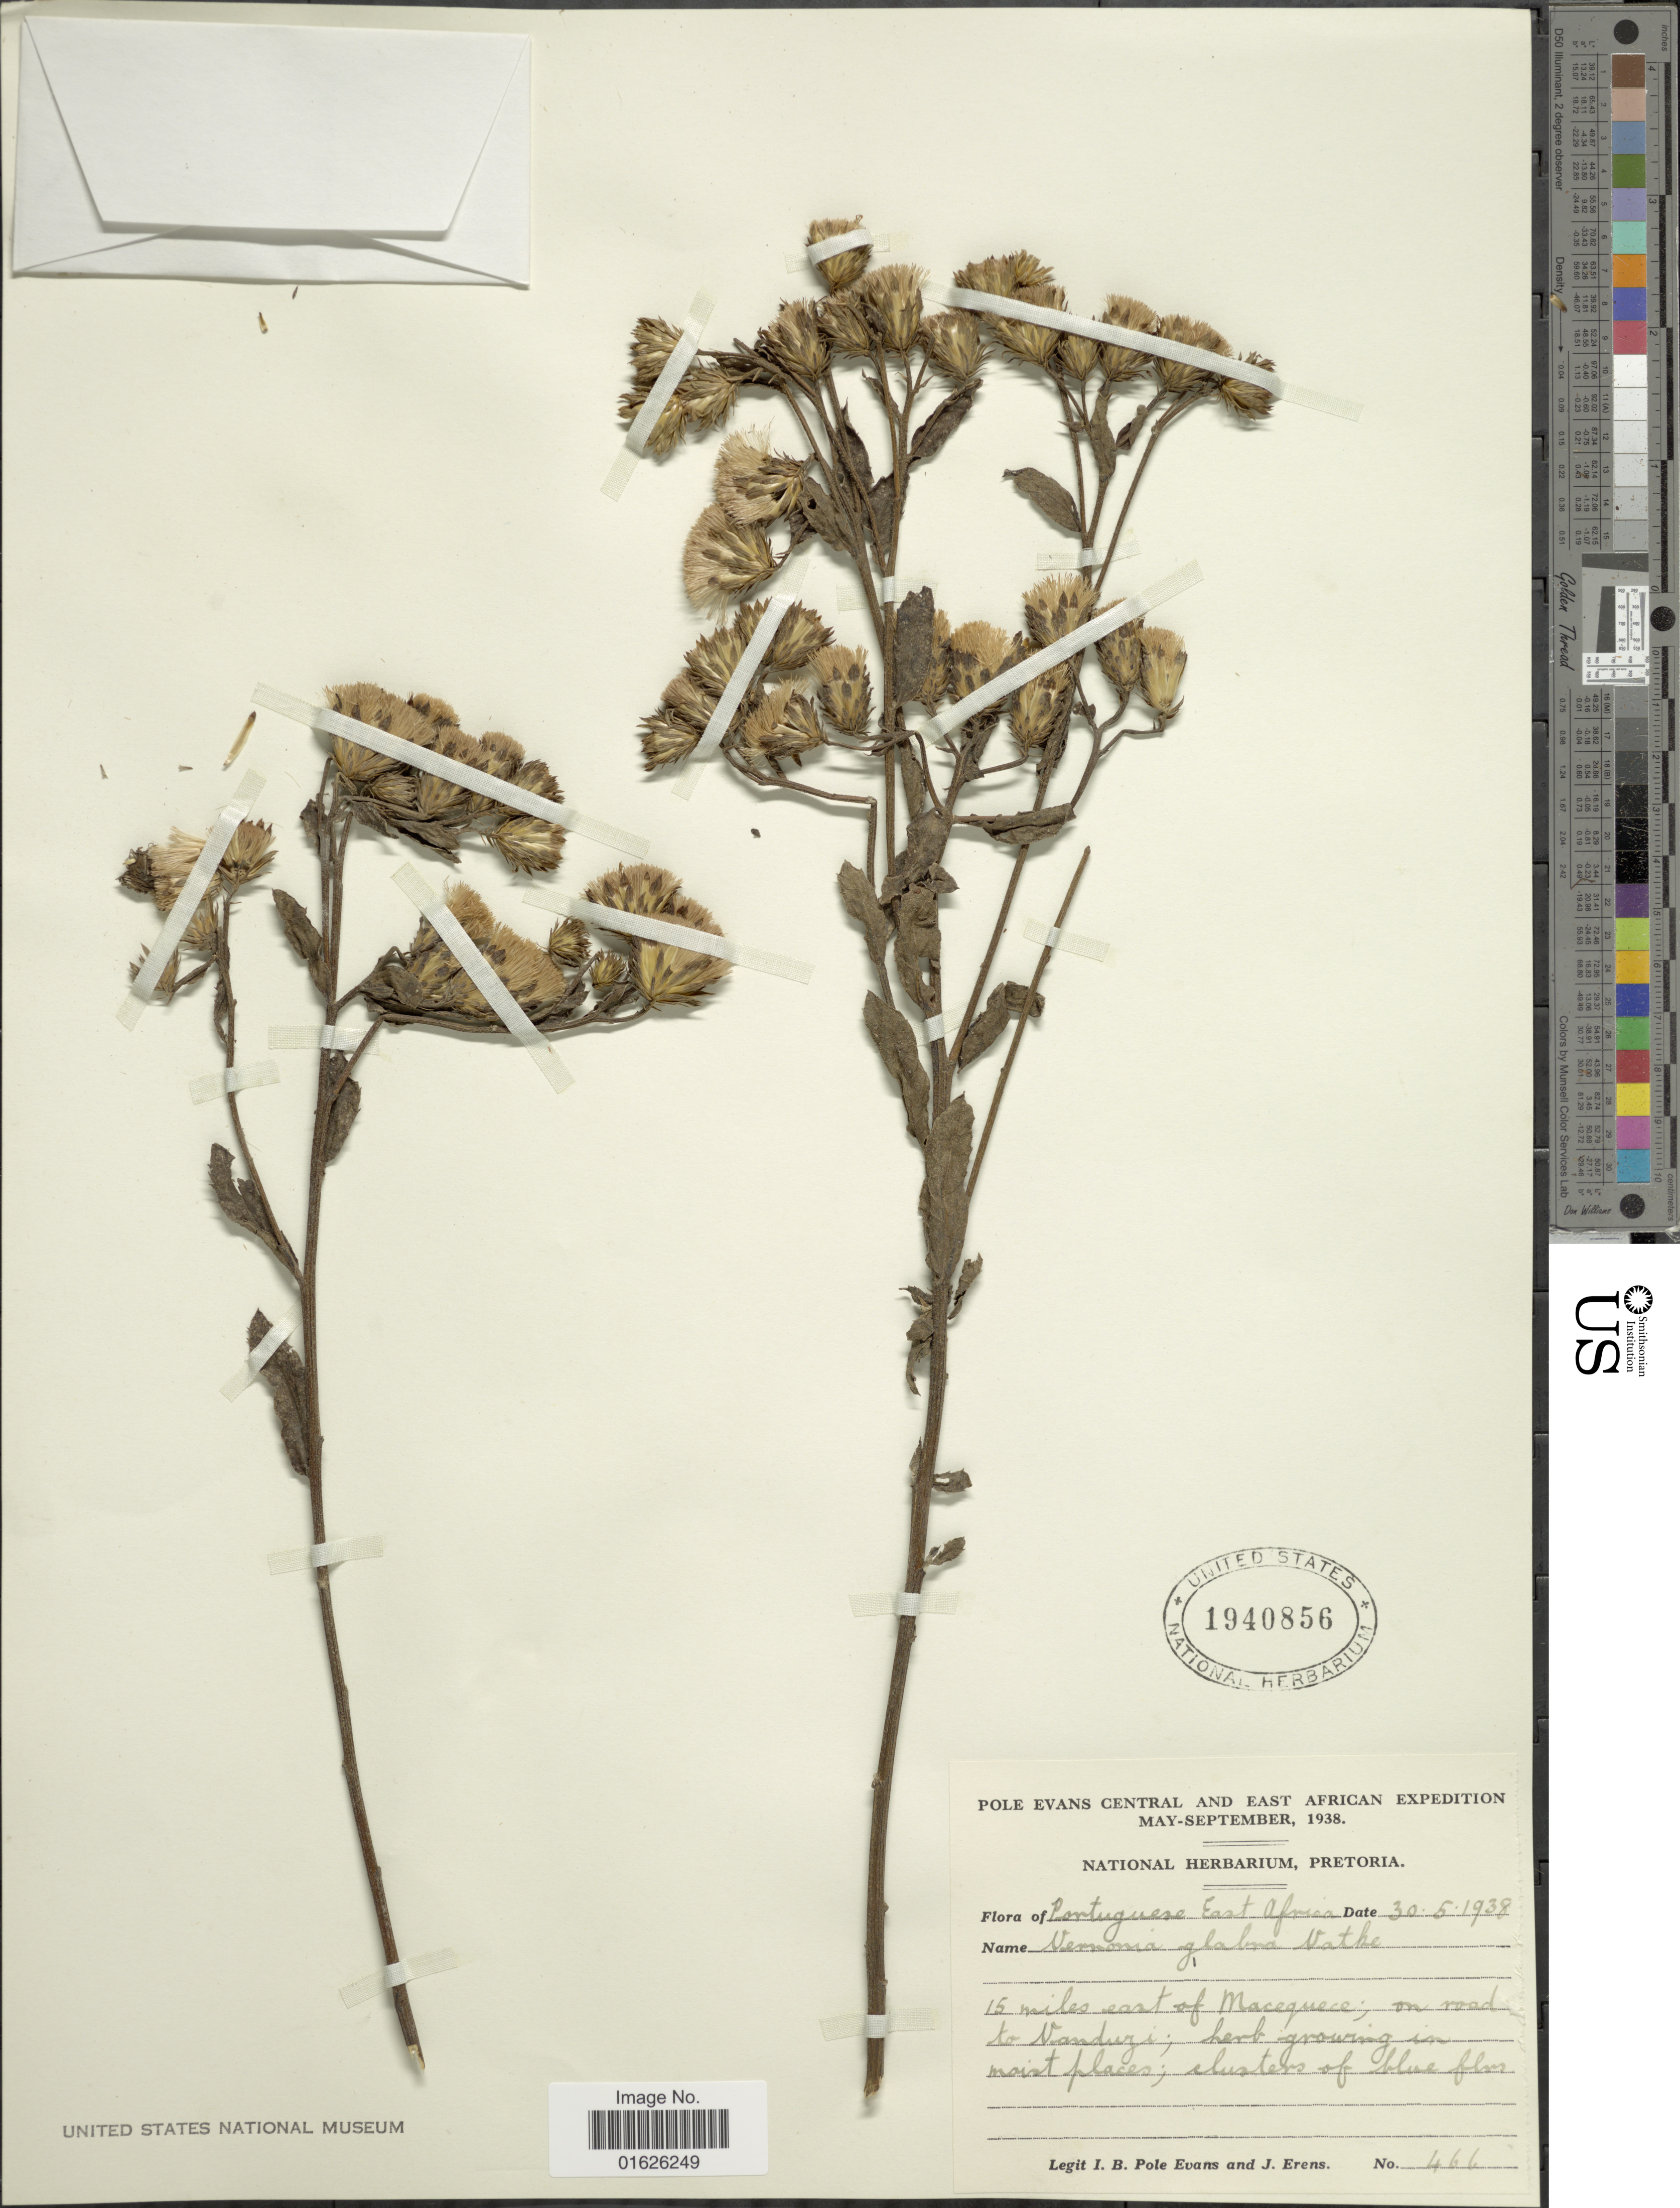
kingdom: Plantae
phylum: Tracheophyta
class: Magnoliopsida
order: Asterales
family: Asteraceae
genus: Linzia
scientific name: Linzia glabra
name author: Steetz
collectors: I. B. Pole-Evans & J. Erens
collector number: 466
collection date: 1938-05-30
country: Mozambique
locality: Portuguese east Africa, 15 miles east of Macequece, on road to Vanduzi.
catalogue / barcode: US 1940856